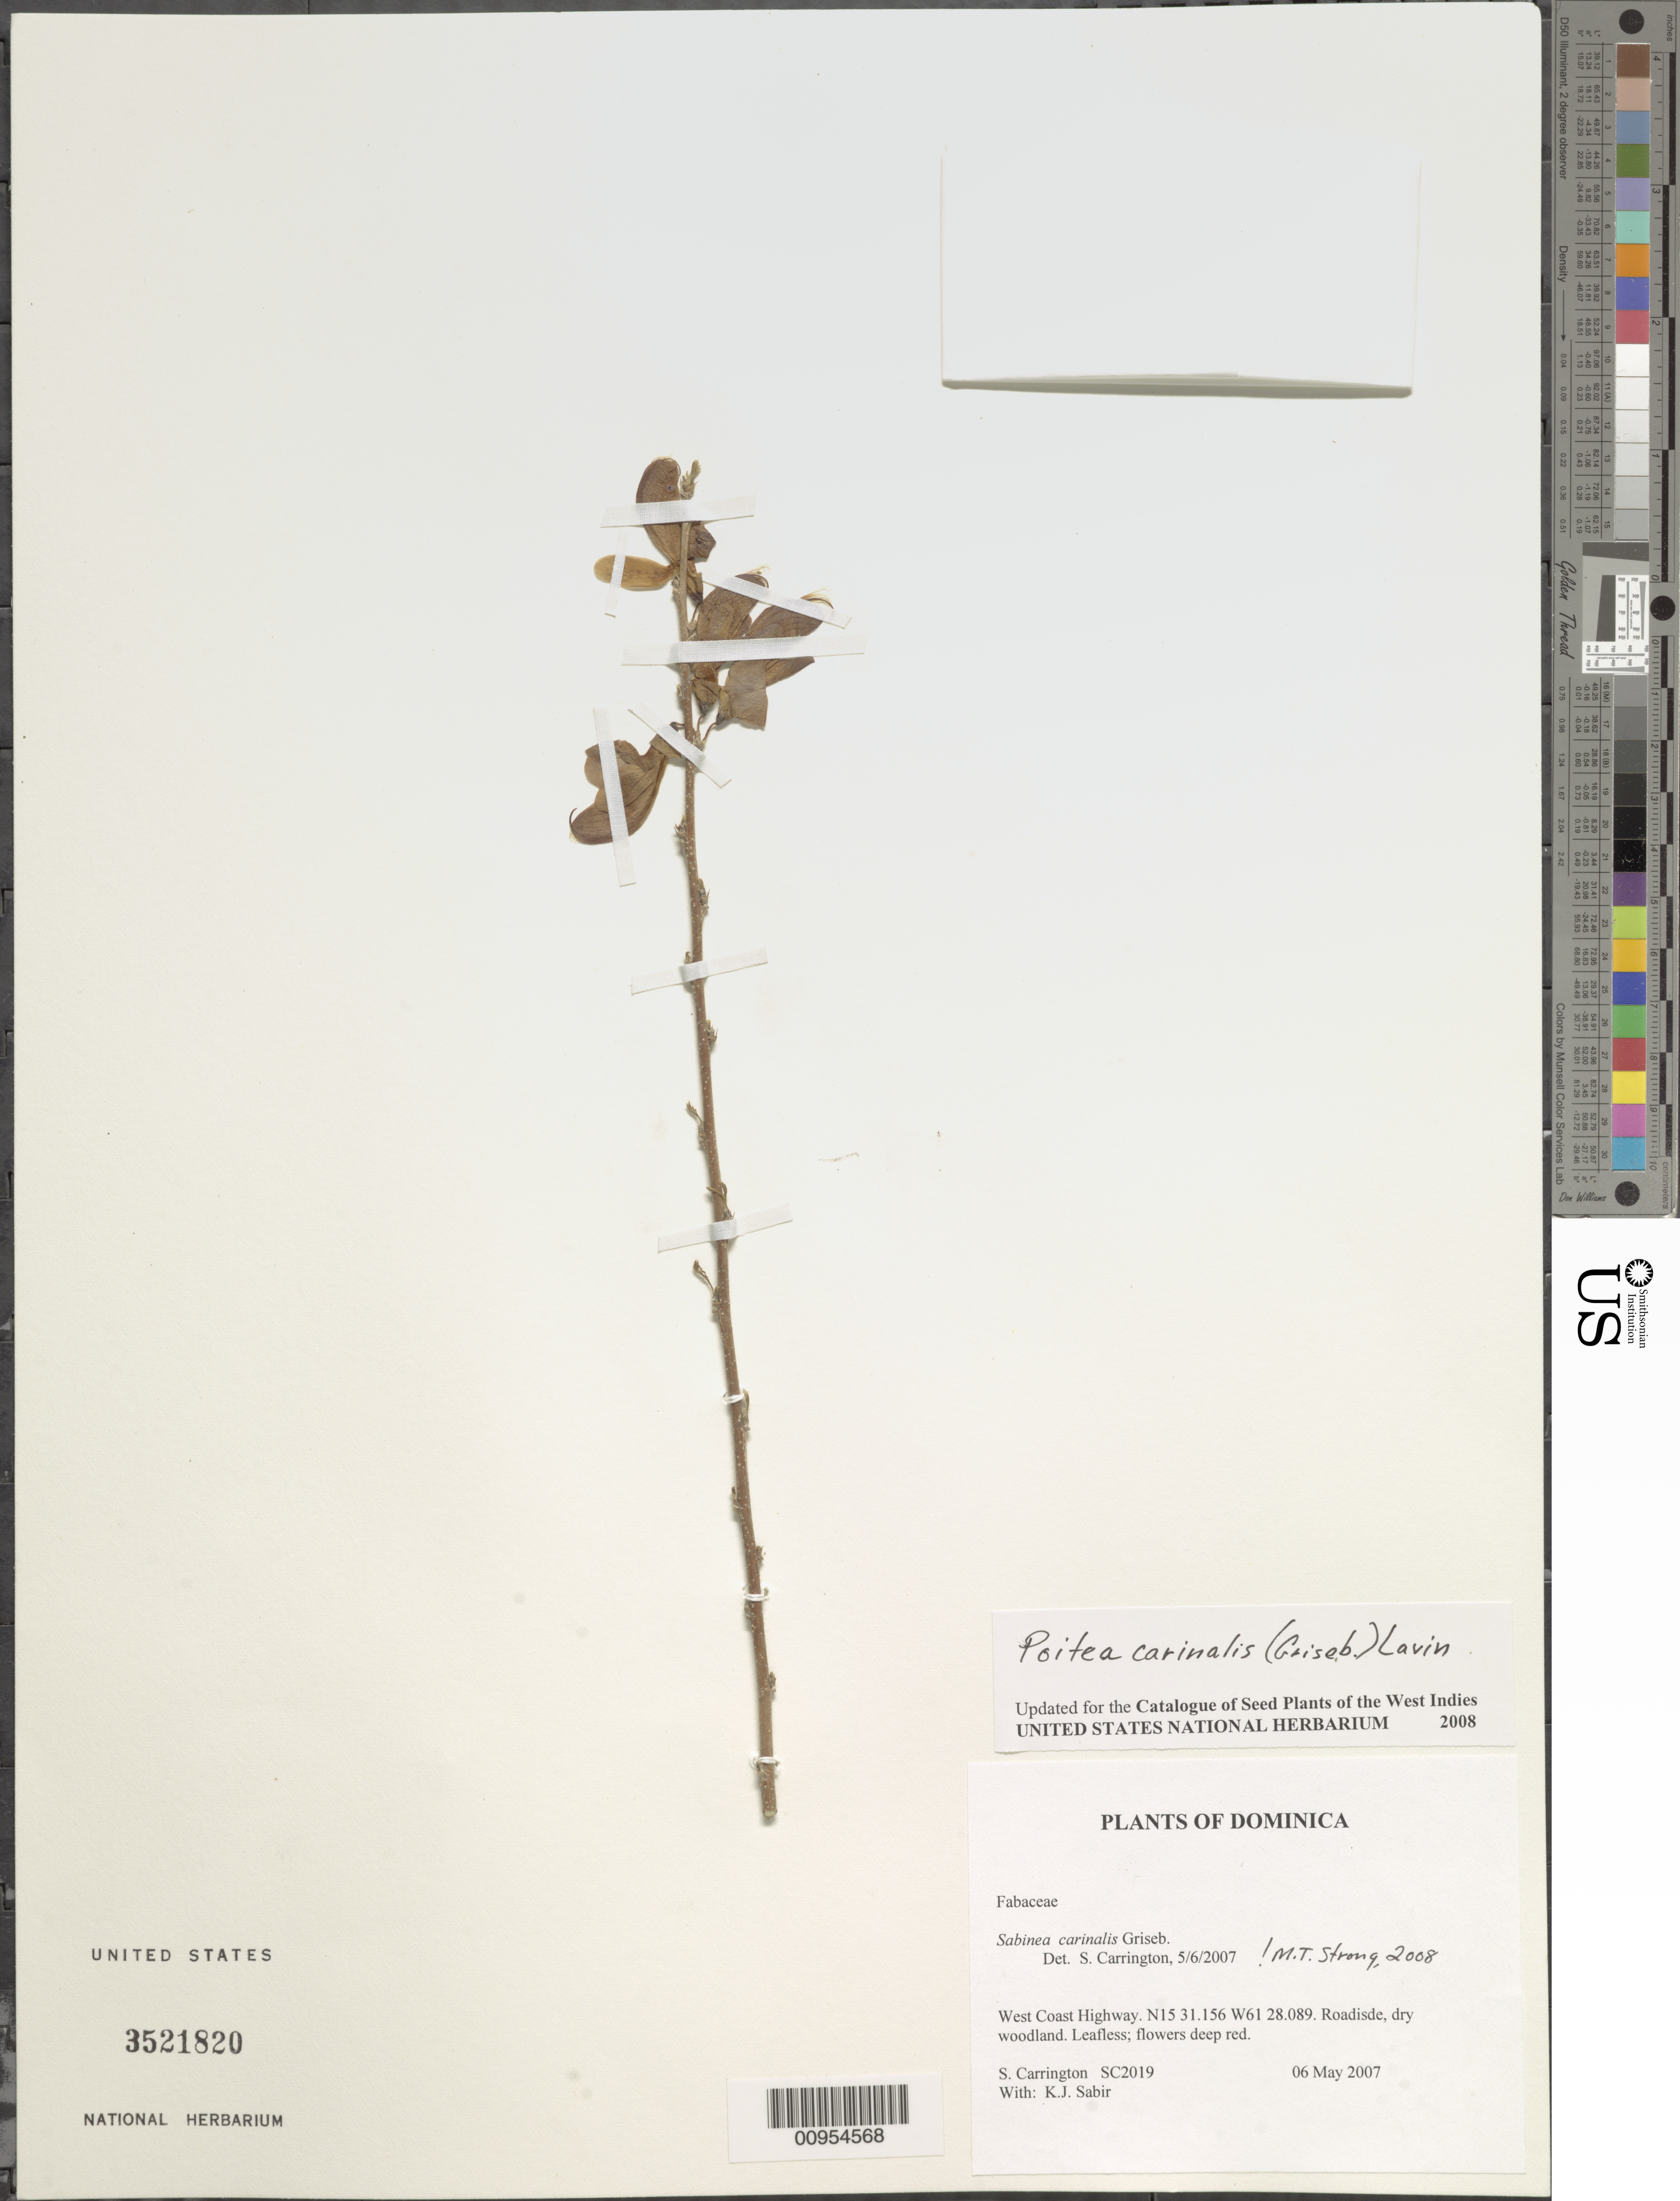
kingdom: Plantae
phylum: Tracheophyta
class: Magnoliopsida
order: Fabales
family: Fabaceae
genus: Sabinea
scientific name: Sabinea carinalis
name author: Griseb.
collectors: C. M. S. Carrington & K. Sabir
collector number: SC 2019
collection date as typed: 06 May 2007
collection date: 2007-05-06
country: Dominica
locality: West Coast Highway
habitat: Roadisde, dry woodland.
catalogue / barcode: US 3521820